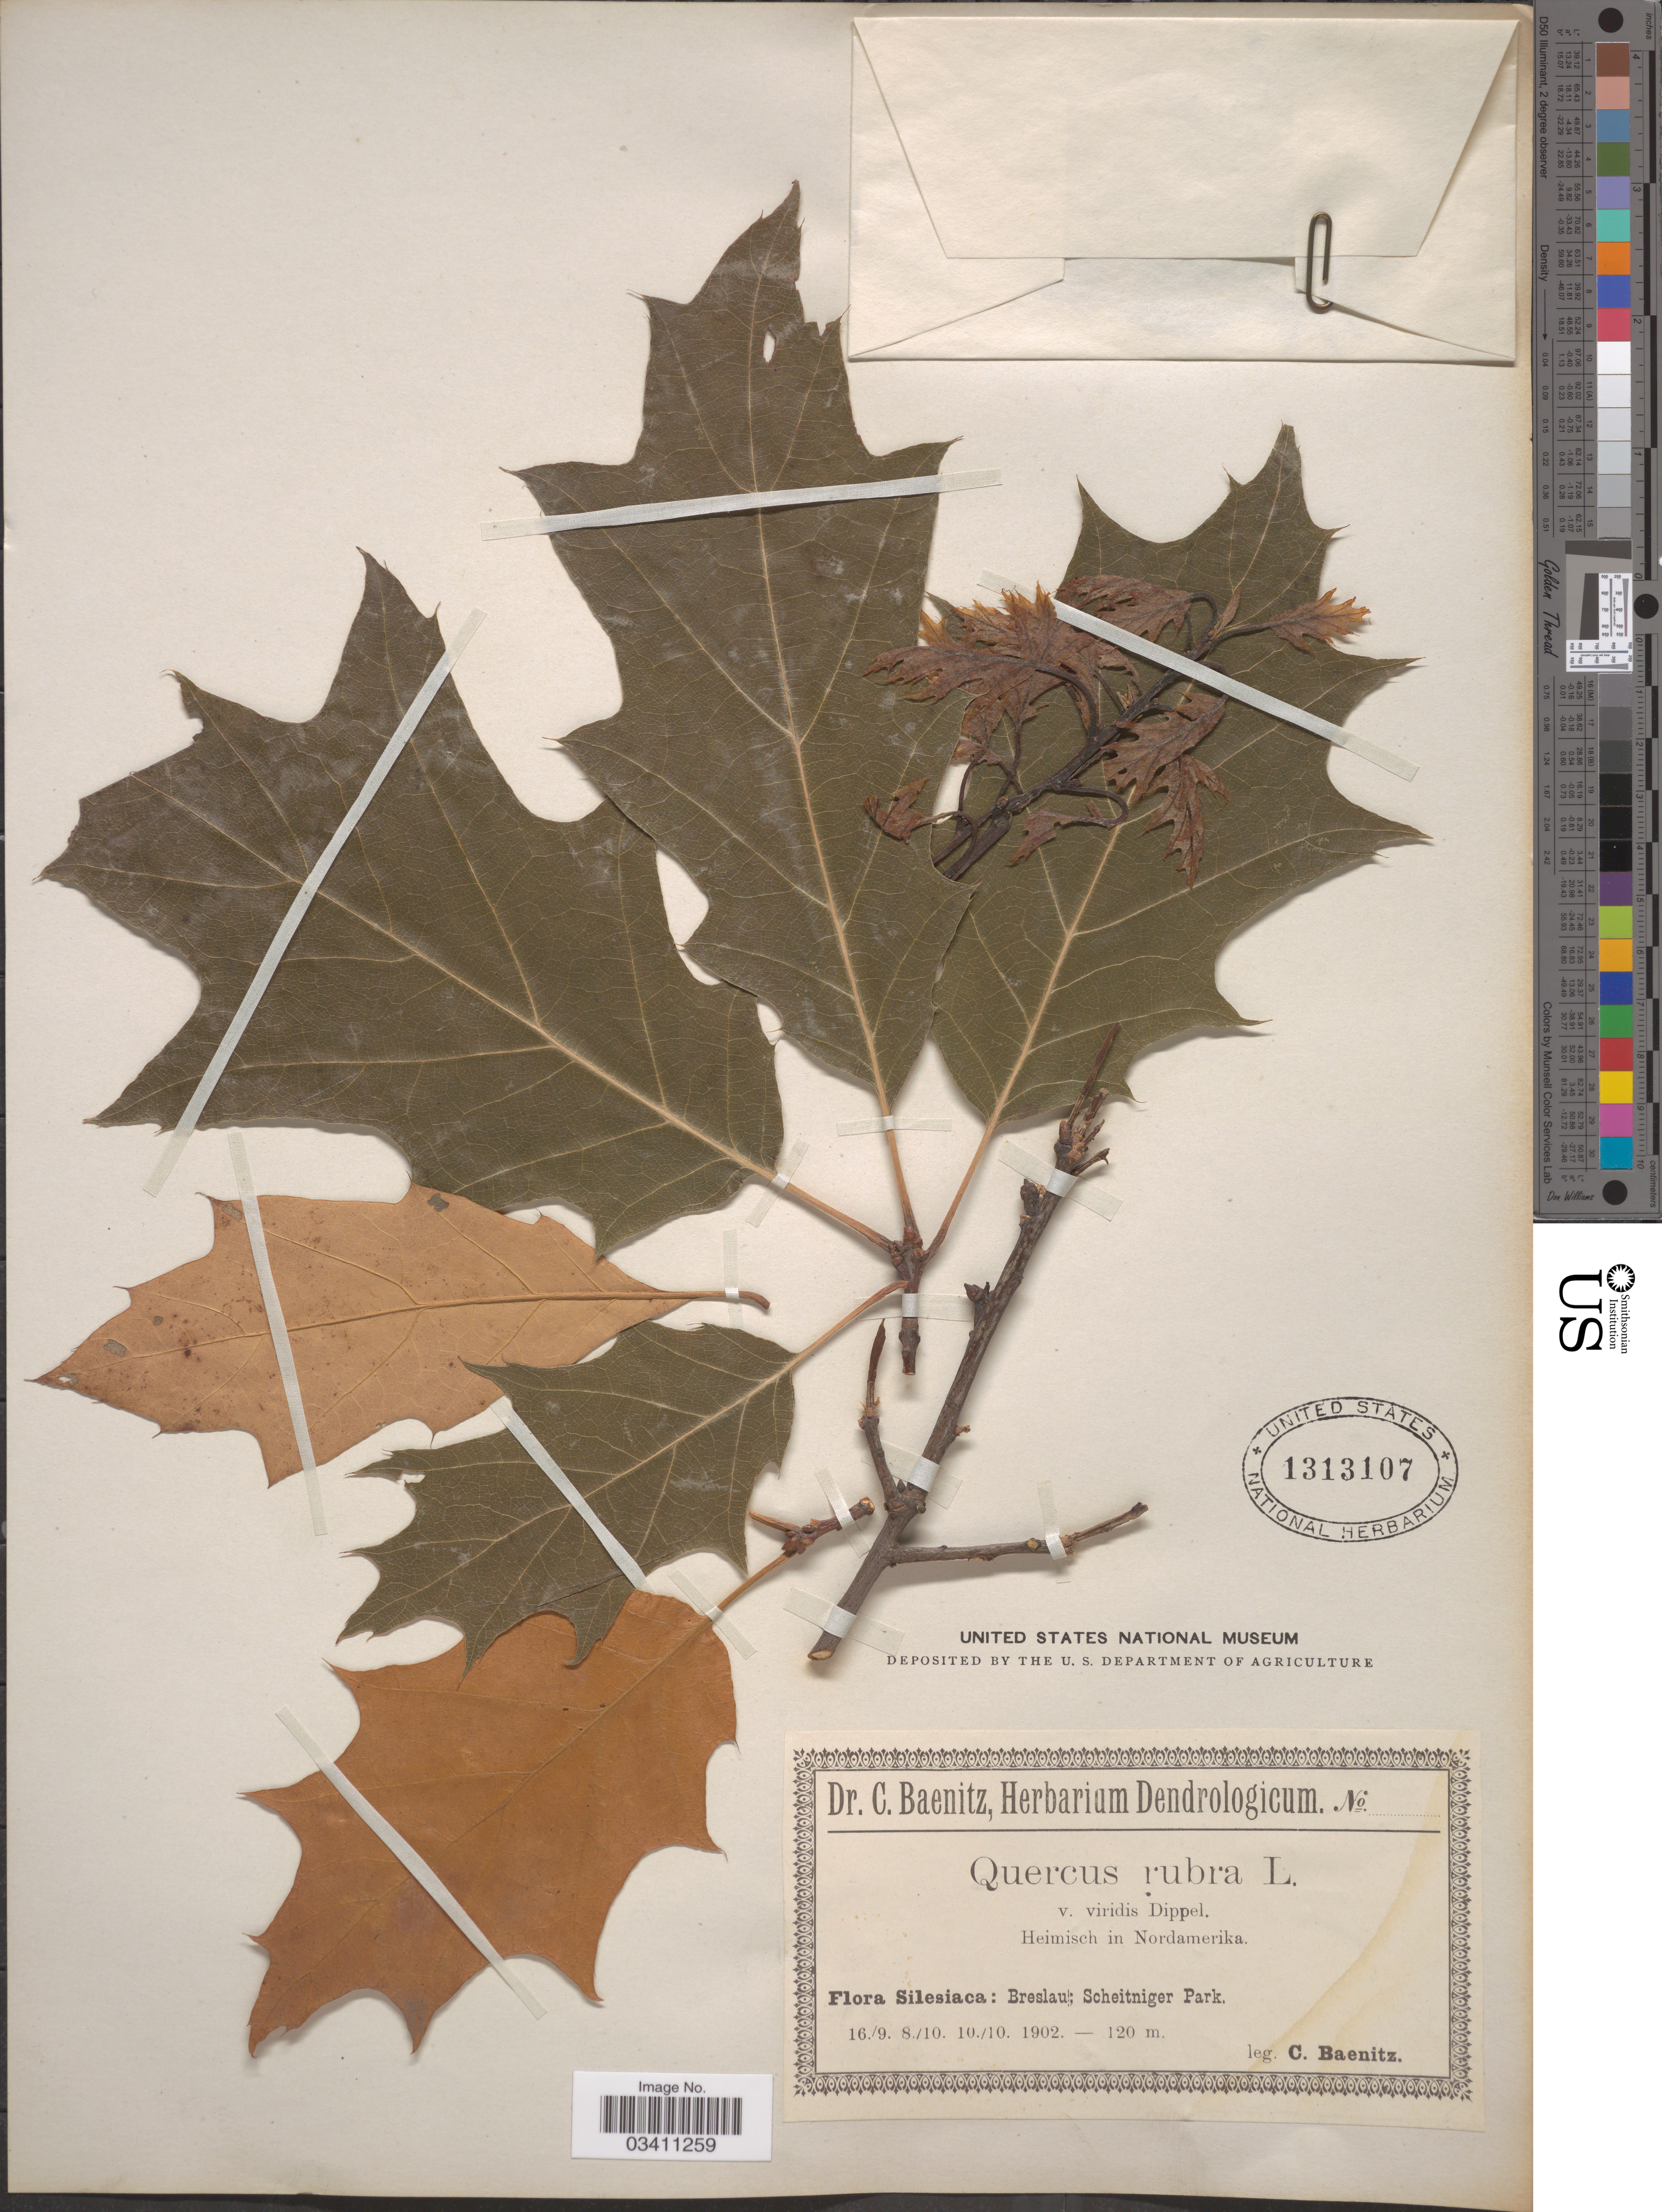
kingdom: Plantae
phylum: Tracheophyta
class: Magnoliopsida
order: Fagales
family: Fagaceae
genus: Quercus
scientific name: Quercus robur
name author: L.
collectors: C. G. Baenitz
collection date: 1902-09-16/1902-10-10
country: Poland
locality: Silesiaca: Breslau; Scheitniger Park.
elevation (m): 120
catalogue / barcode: US 1313107